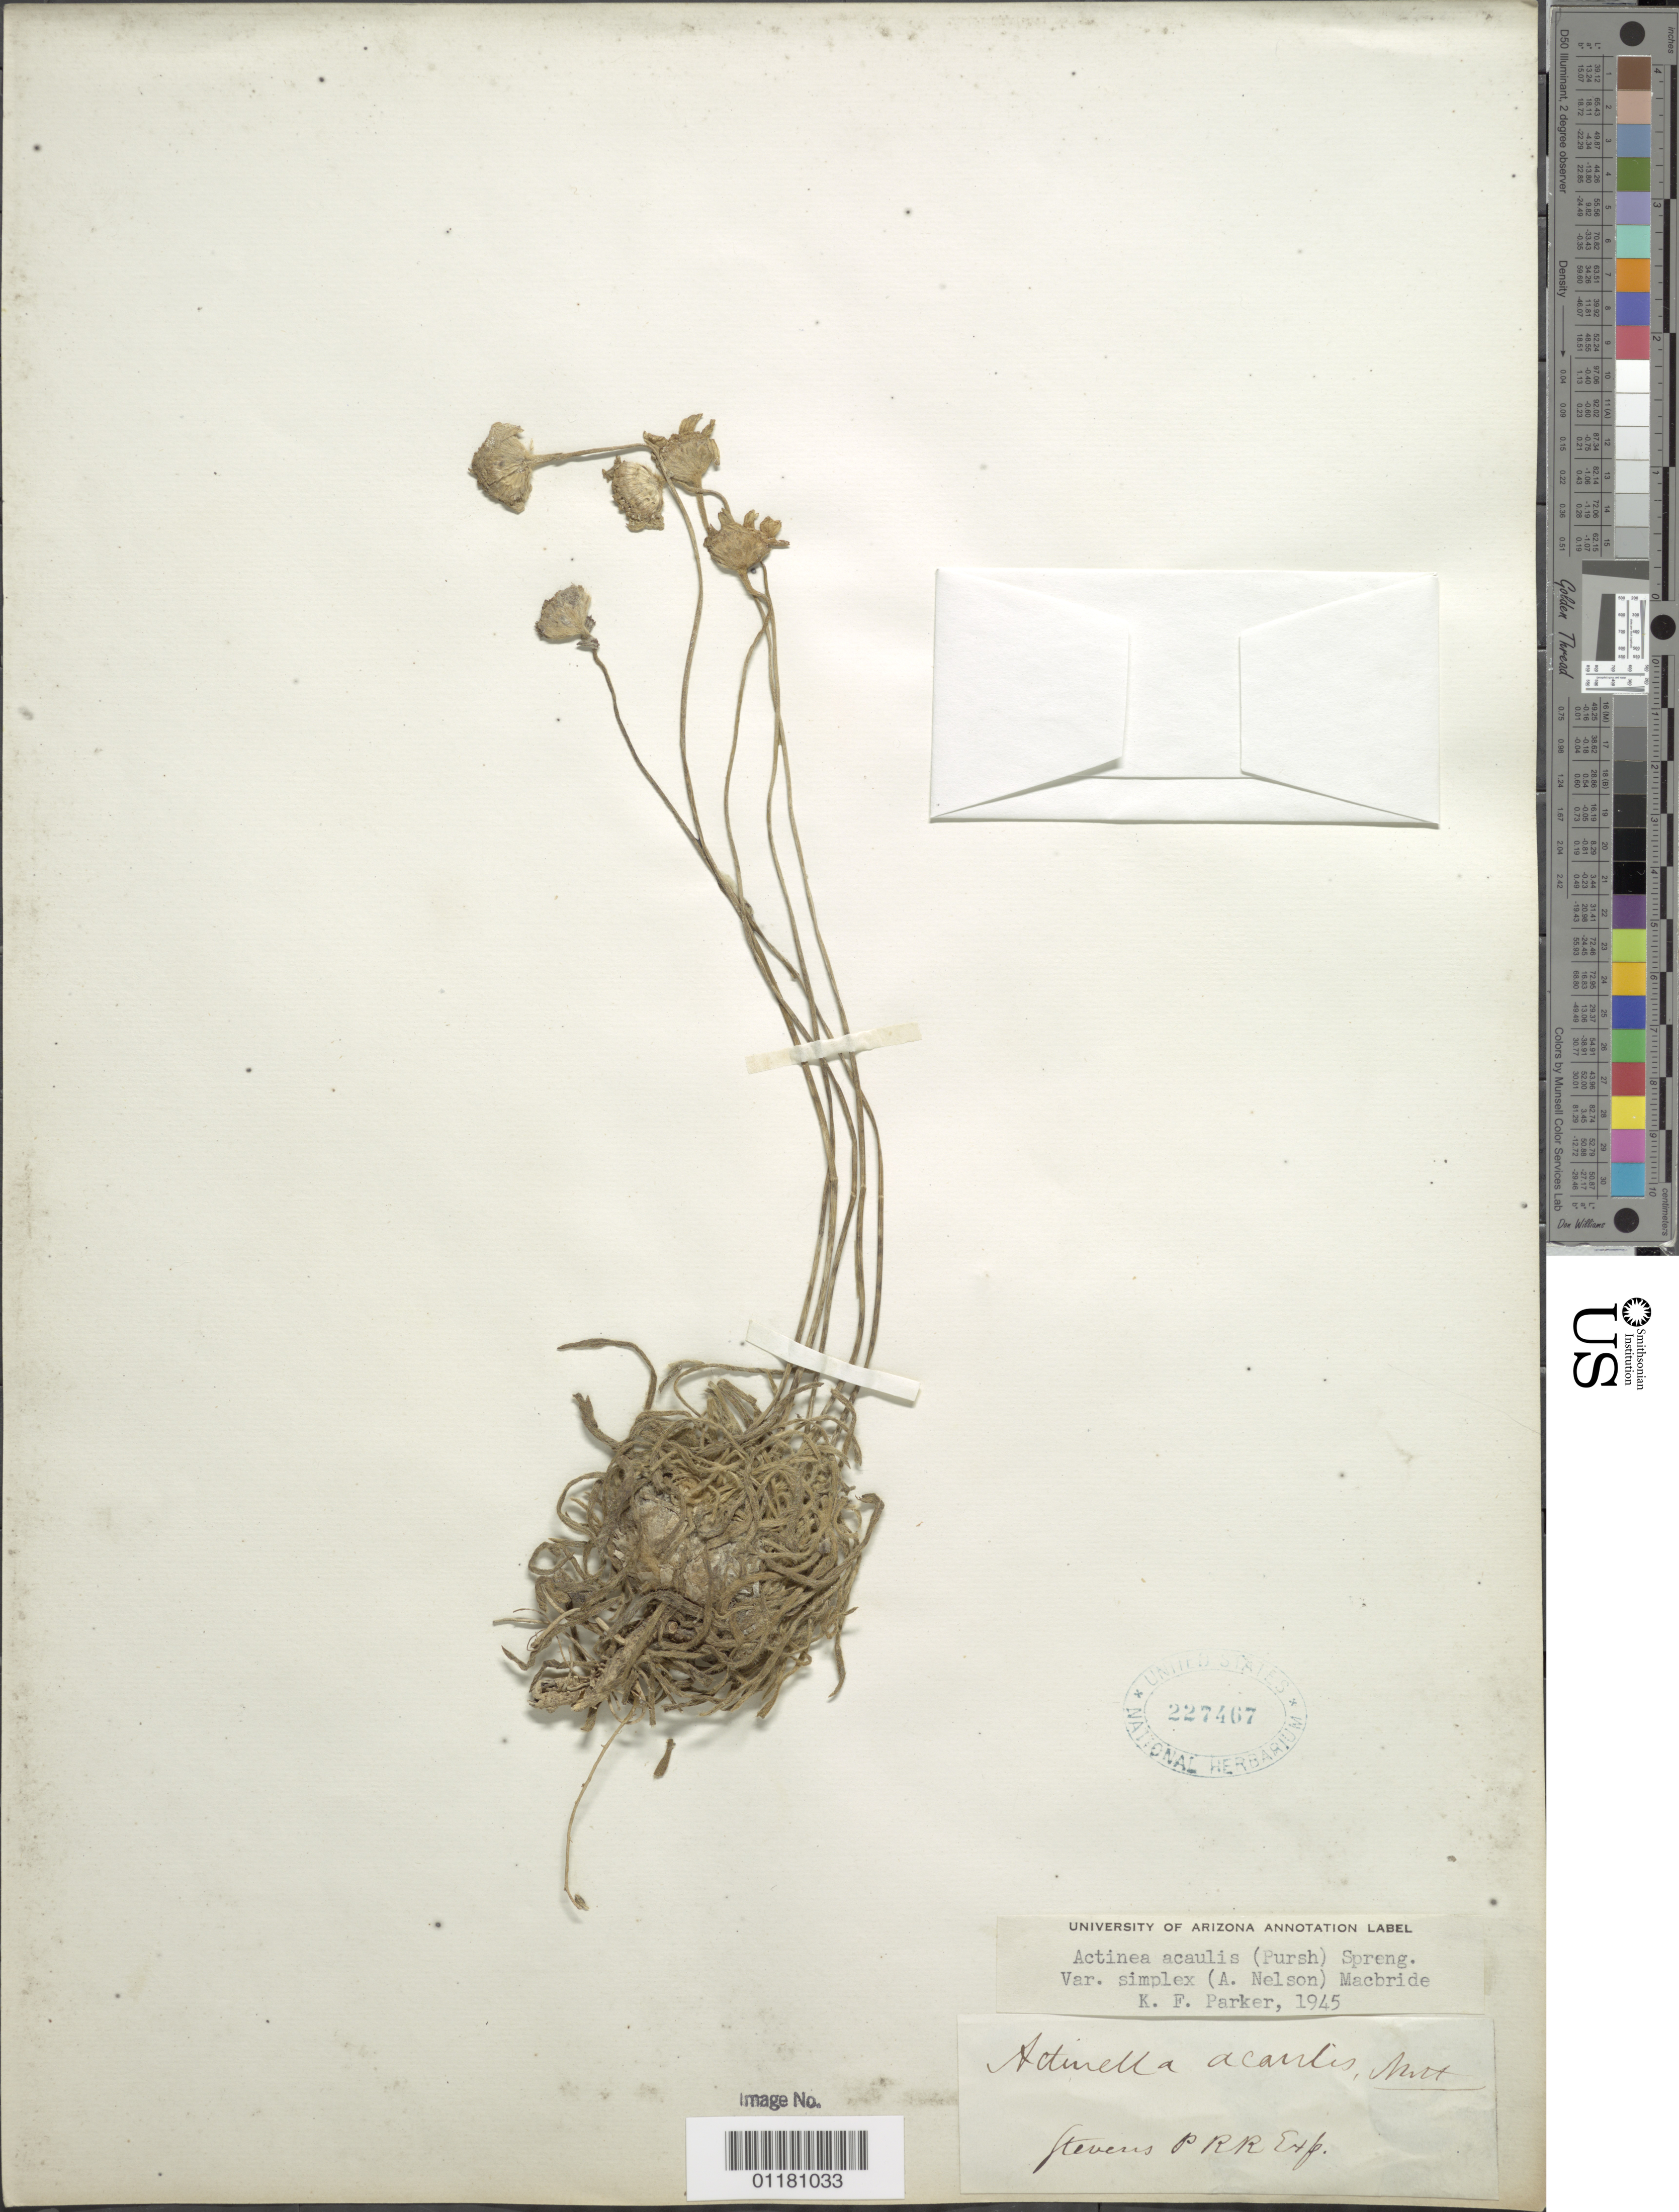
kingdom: Plantae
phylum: Tracheophyta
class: Magnoliopsida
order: Asterales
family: Asteraceae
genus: Actinea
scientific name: Actinea acaulis var. simplex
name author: (A. Nelson) J.F. Macbr.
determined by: Parker, K. F.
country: United States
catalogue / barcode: US 227467